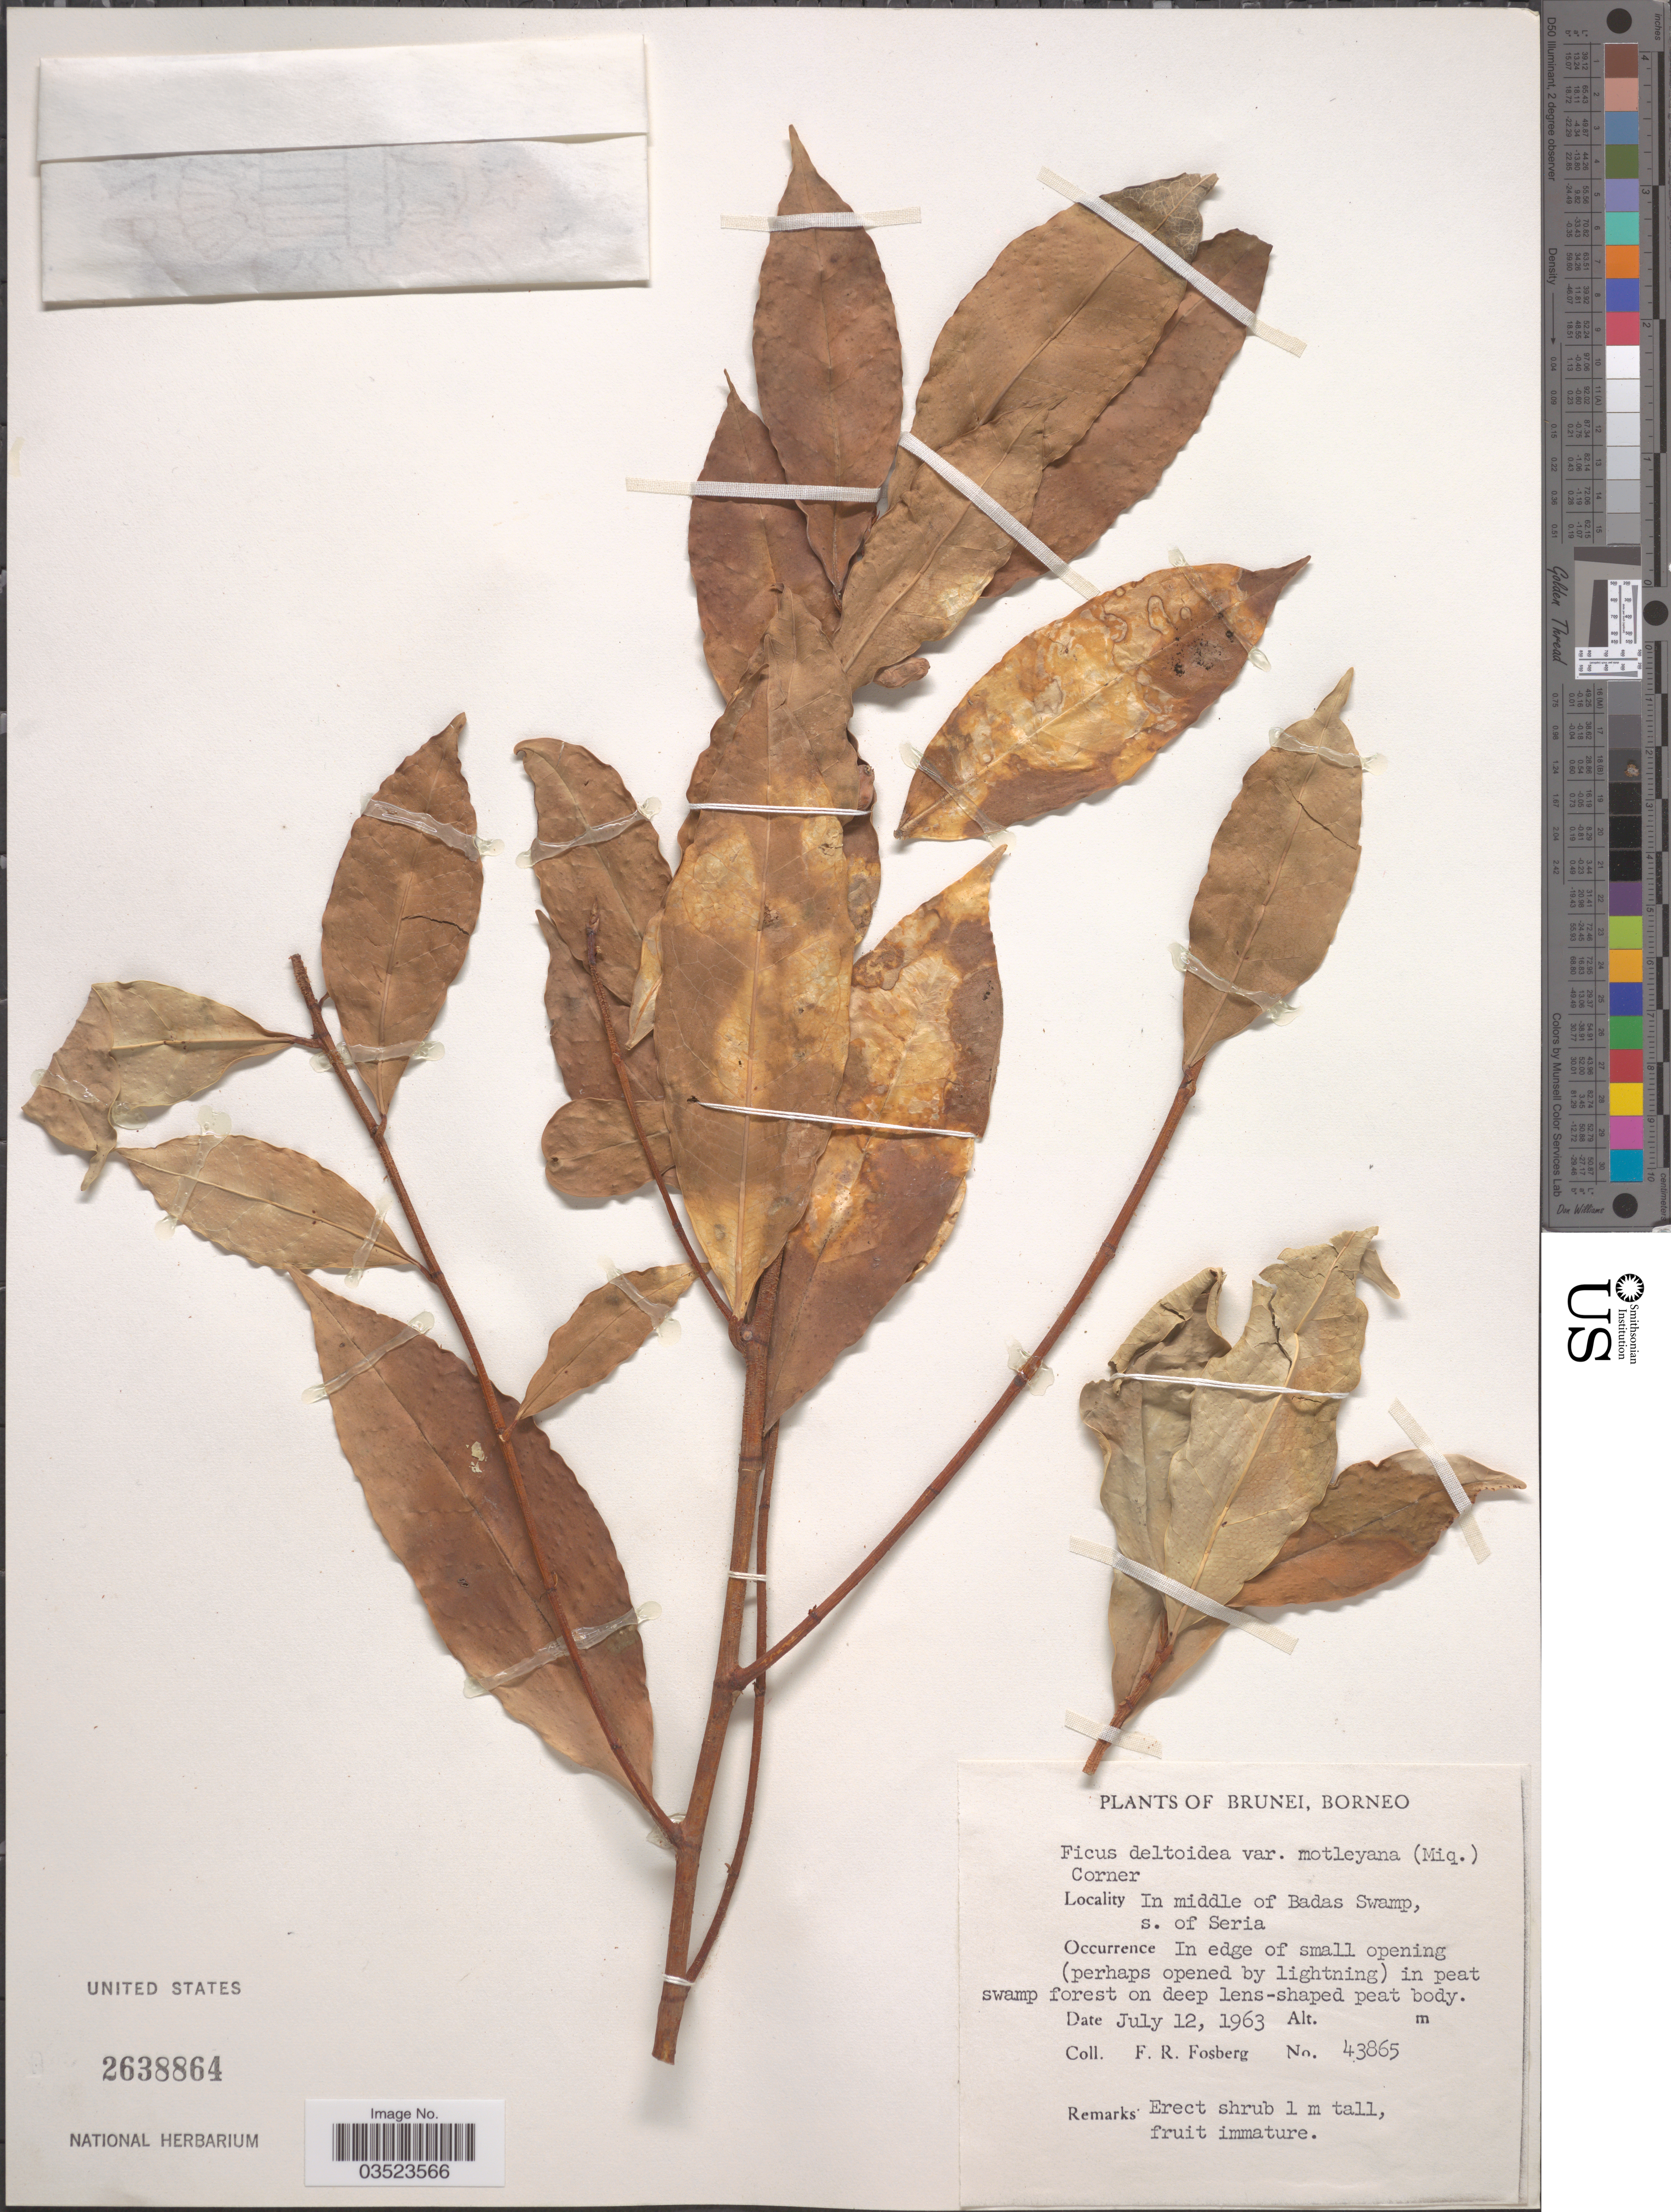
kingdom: Plantae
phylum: Tracheophyta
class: Magnoliopsida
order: Rosales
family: Moraceae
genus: Ficus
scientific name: Ficus deltoidea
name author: Jack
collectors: F. R. Fosberg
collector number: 43865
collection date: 1963-07-21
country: Brunei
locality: Brunei, Borneo. In the middle of Badass Swamp, s. of Seria.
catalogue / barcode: US 2638864